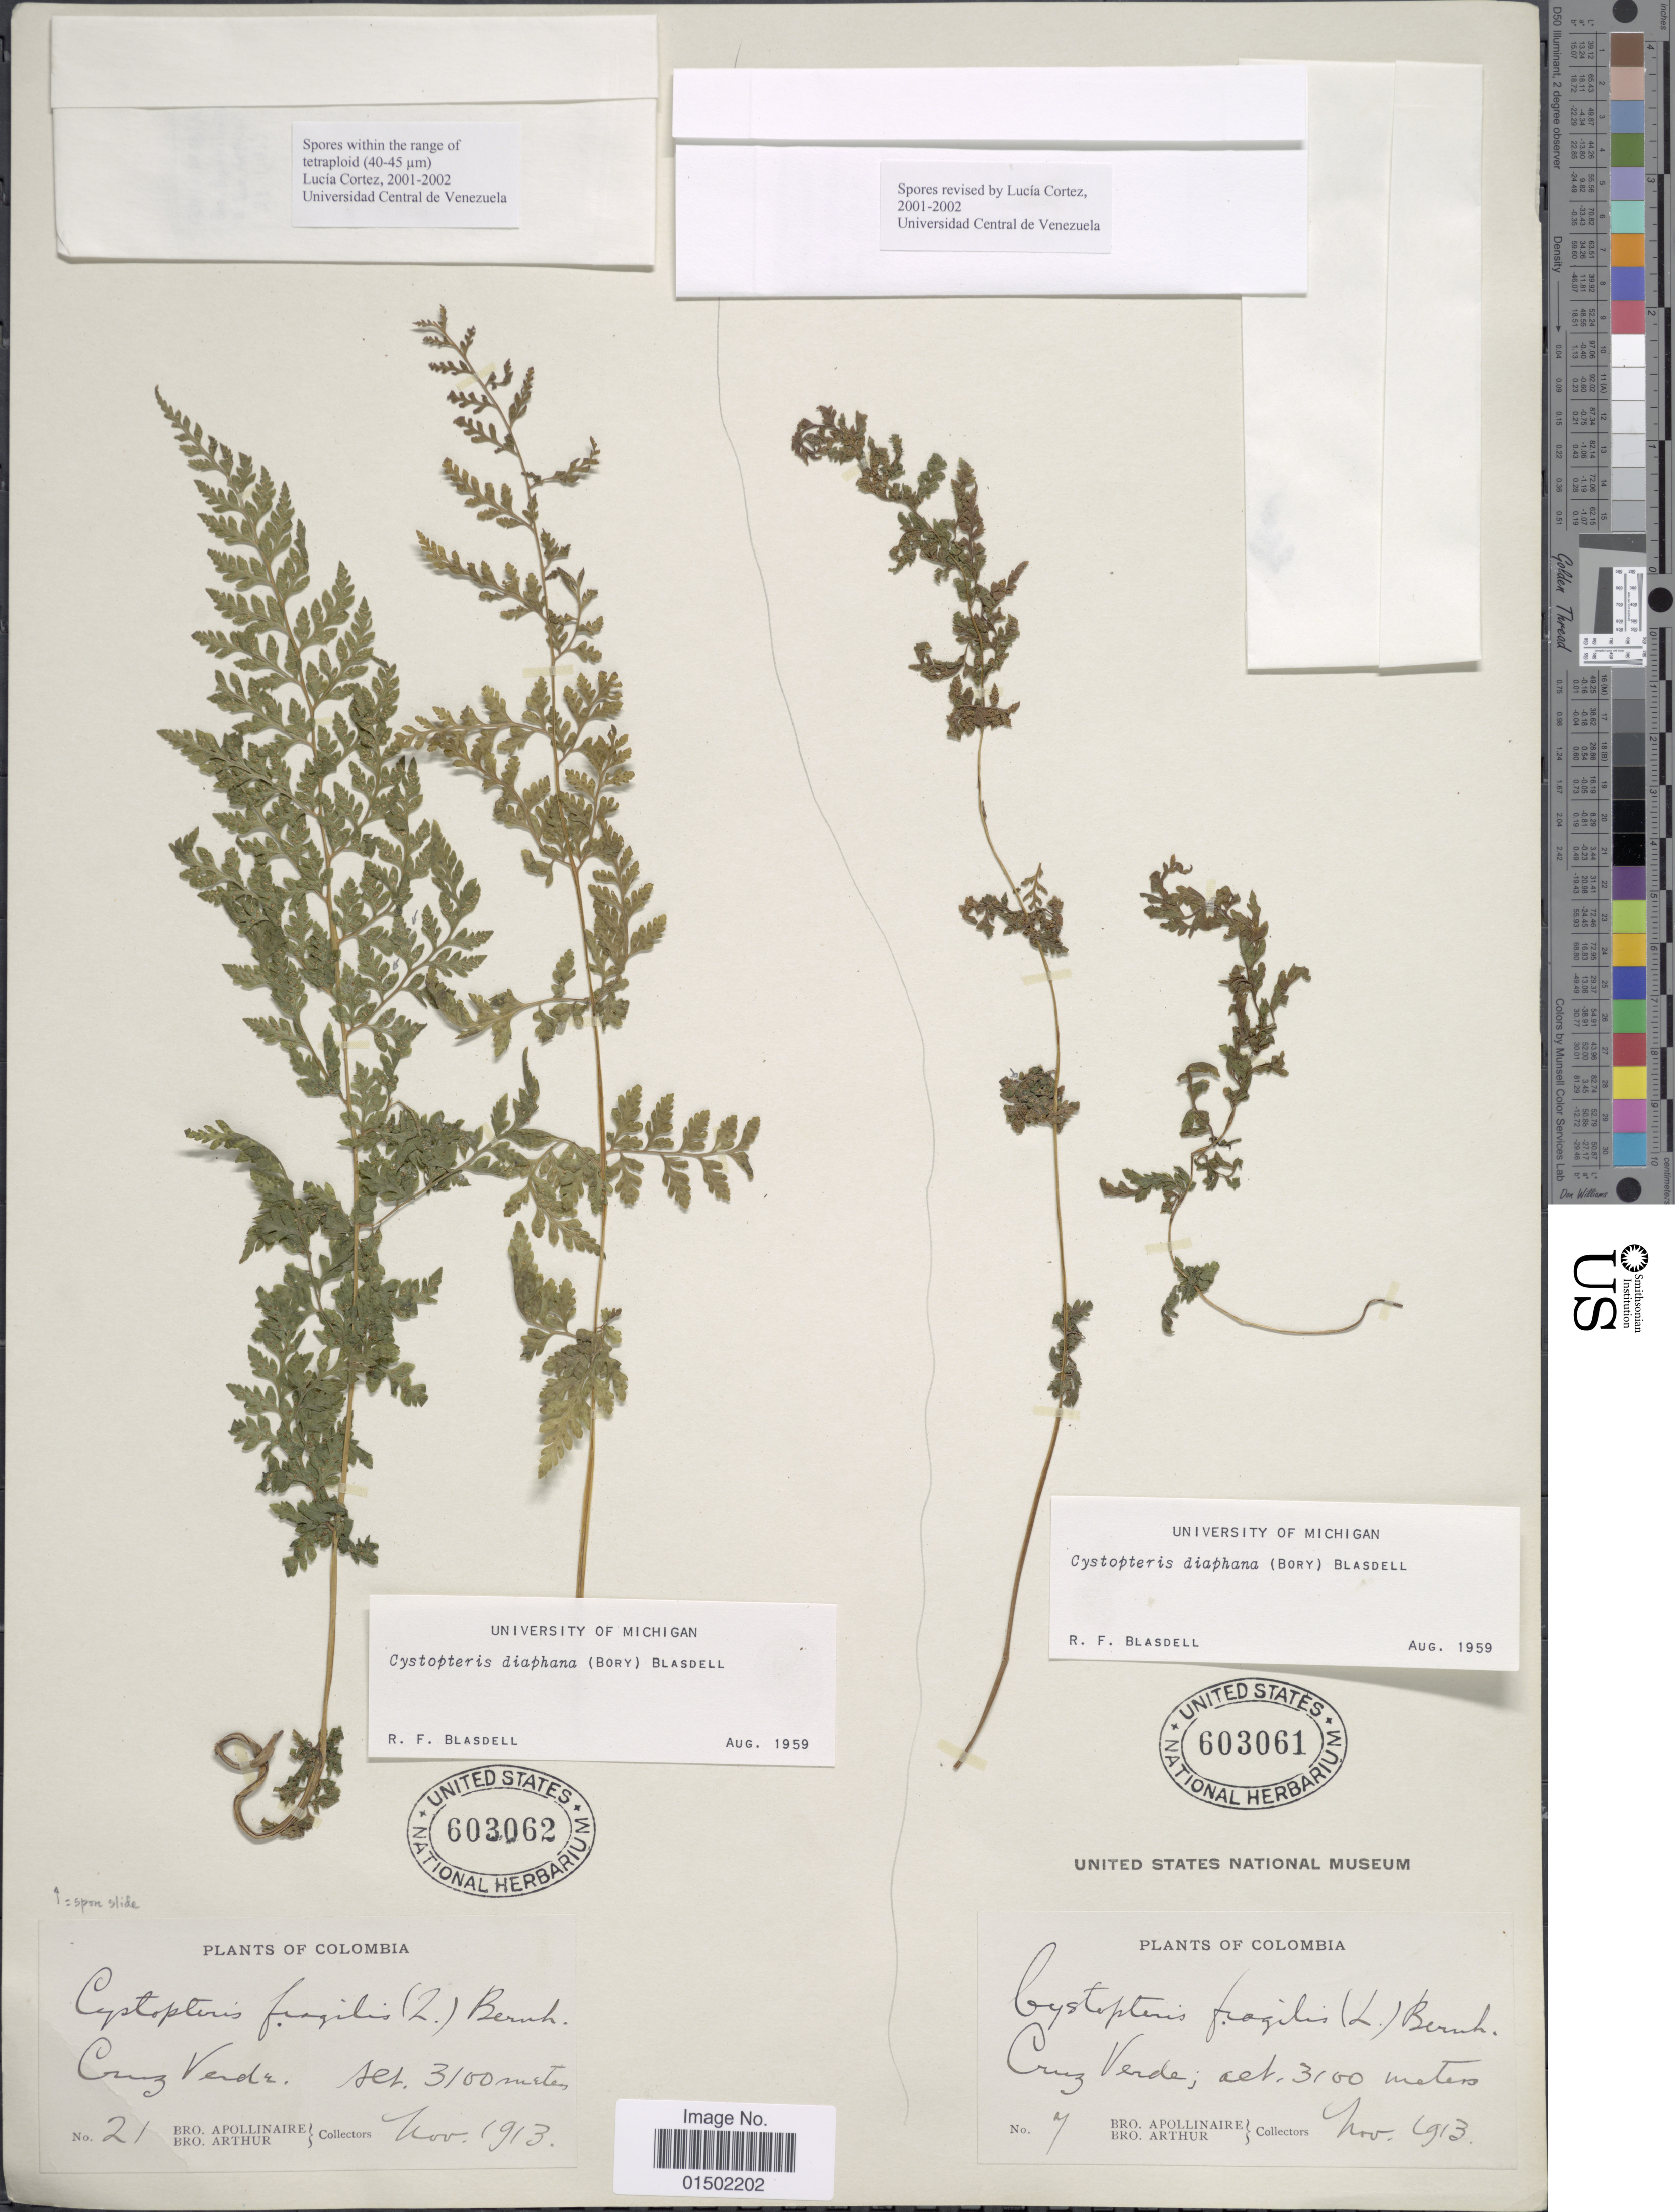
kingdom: Plantae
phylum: Tracheophyta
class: Polypodiopsida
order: Polypodiales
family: Cystopteridaceae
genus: Cystopteris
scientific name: Cystopteris diaphana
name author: (Bory) Blasdell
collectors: Bro. Apollinaire & Bro. Arthur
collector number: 21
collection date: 1913-11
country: Colombia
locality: Cruz Verde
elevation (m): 3100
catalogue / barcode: US 603062-2